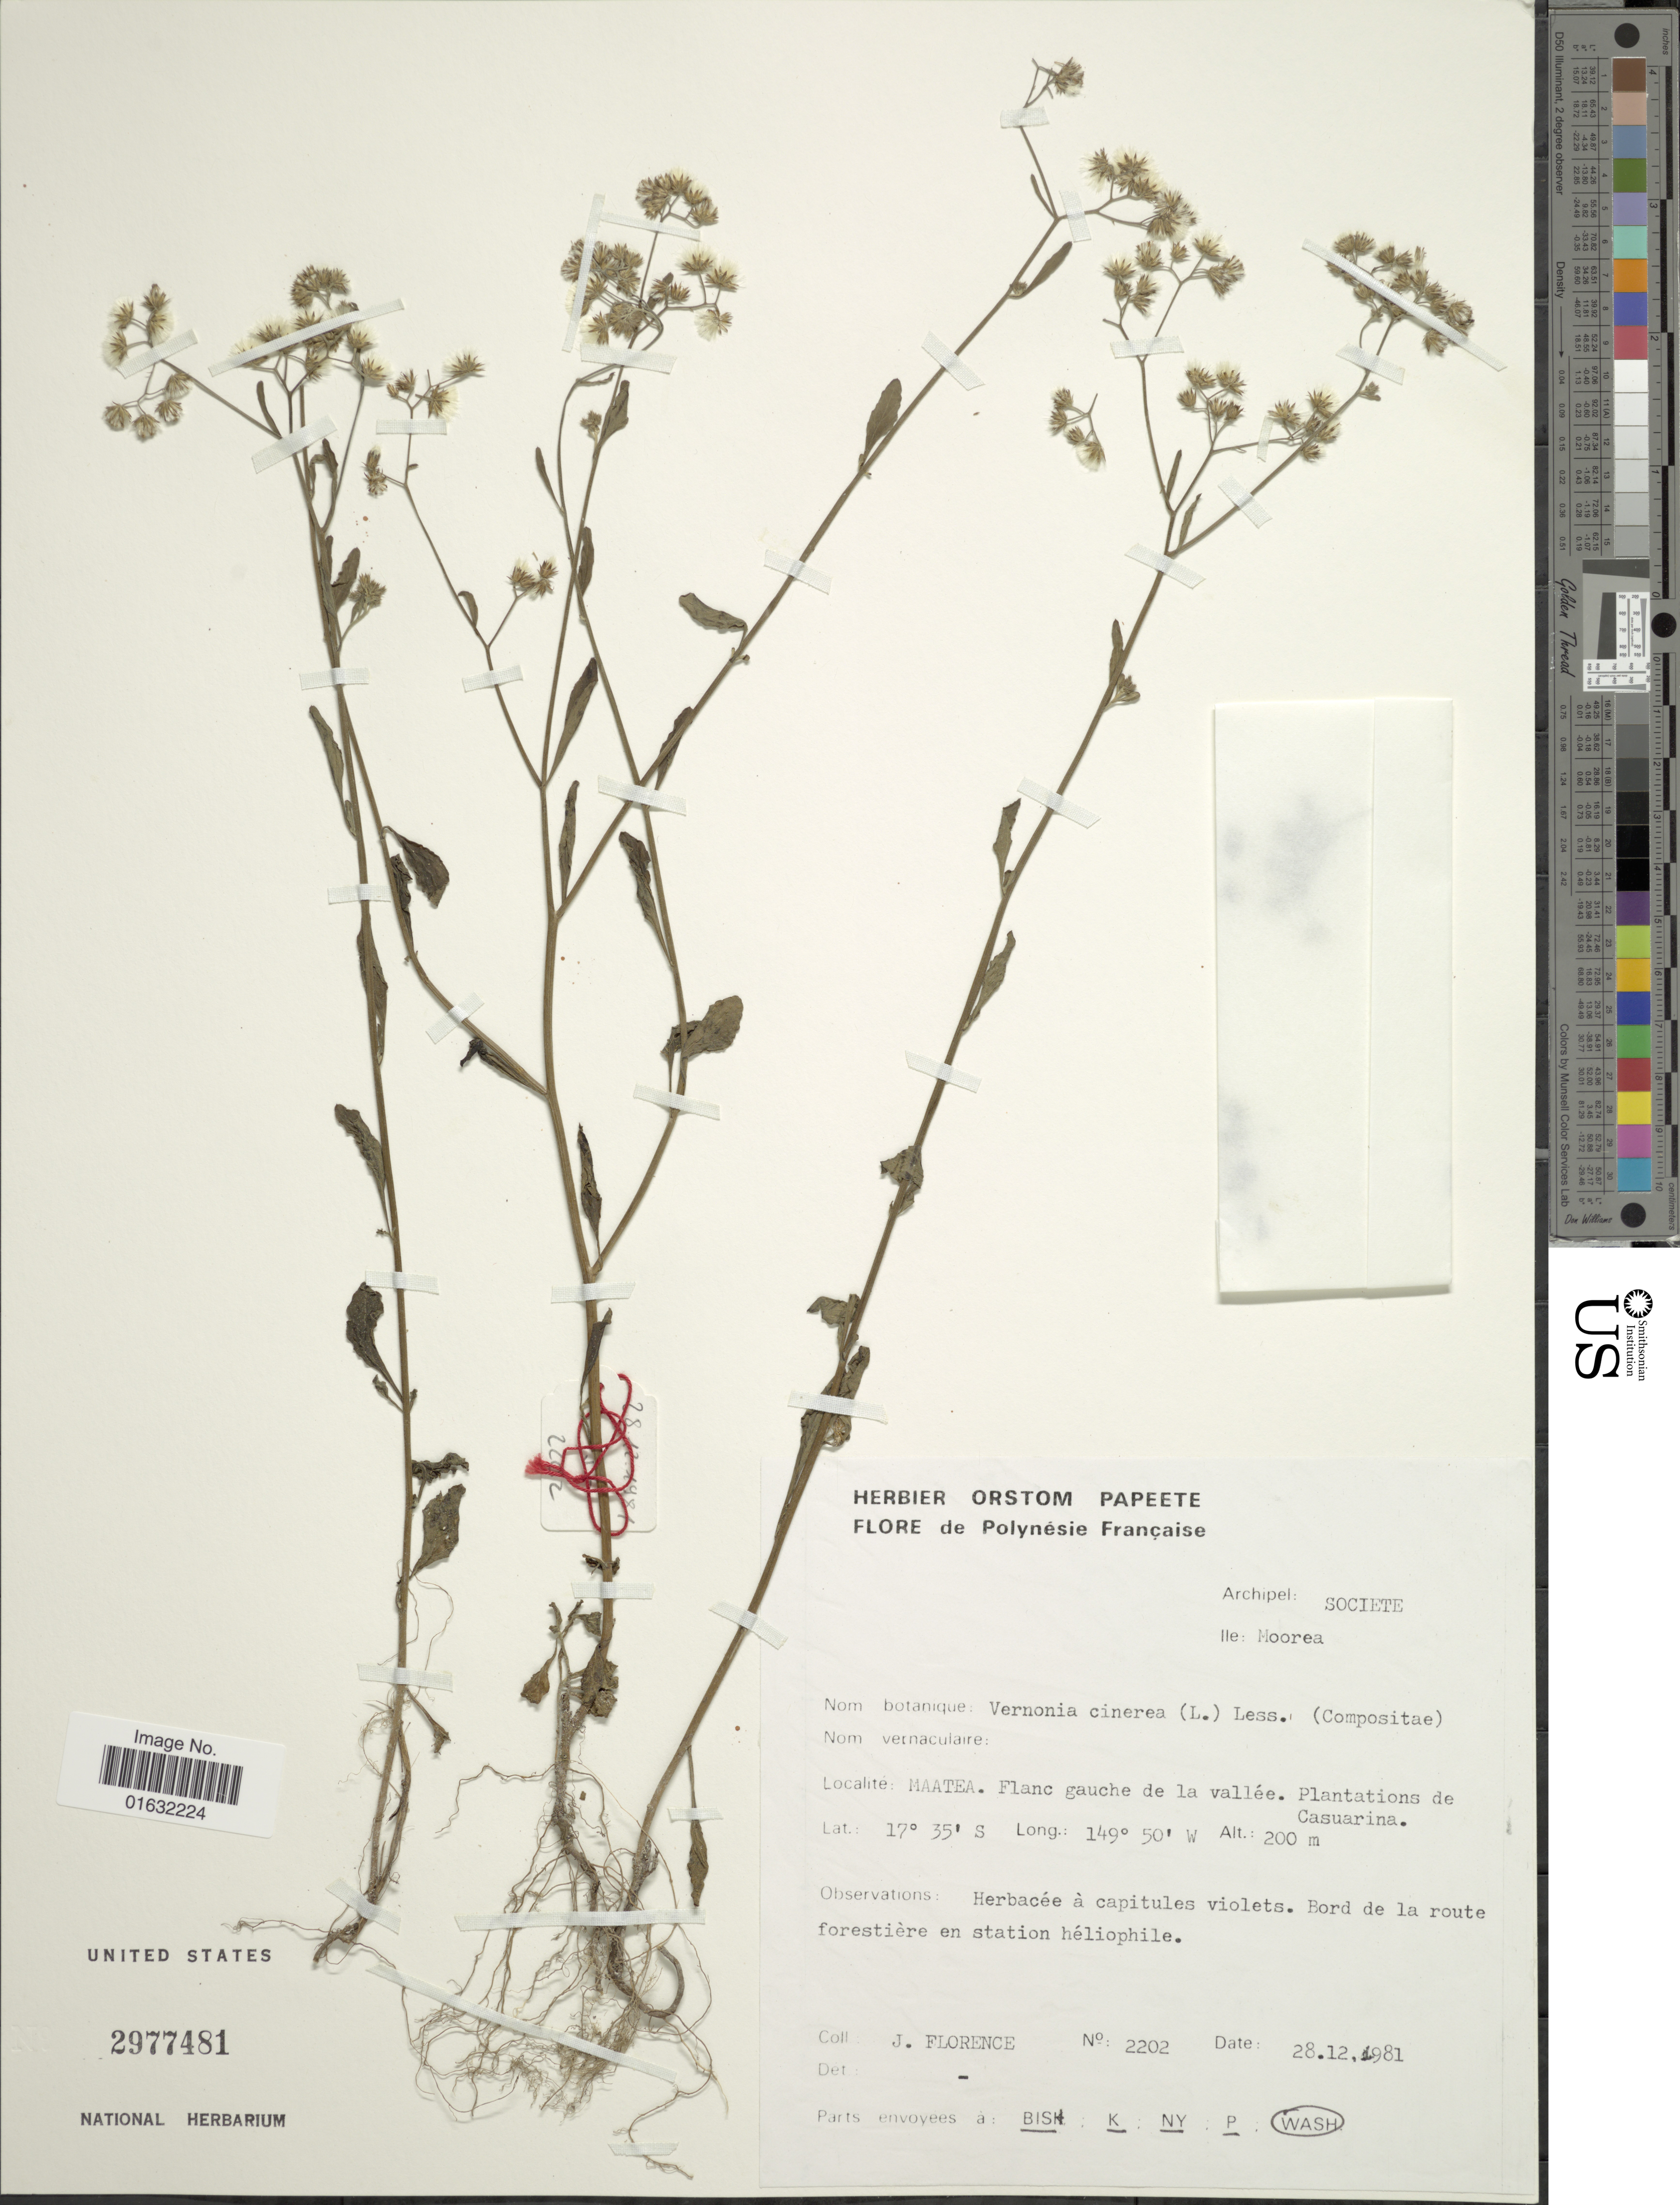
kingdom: Plantae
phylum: Tracheophyta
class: Magnoliopsida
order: Asterales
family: Asteraceae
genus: Cyanthillium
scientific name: Cyanthillium cinereum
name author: (L.) H. Rob.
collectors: J. Florence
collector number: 2202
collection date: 1981-12-28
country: French Polynesia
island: Moorea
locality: Societe, Moorea, Maatea, Flanc gauche da la valle, Plantations de Casuarina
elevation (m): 200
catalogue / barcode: US 2977481